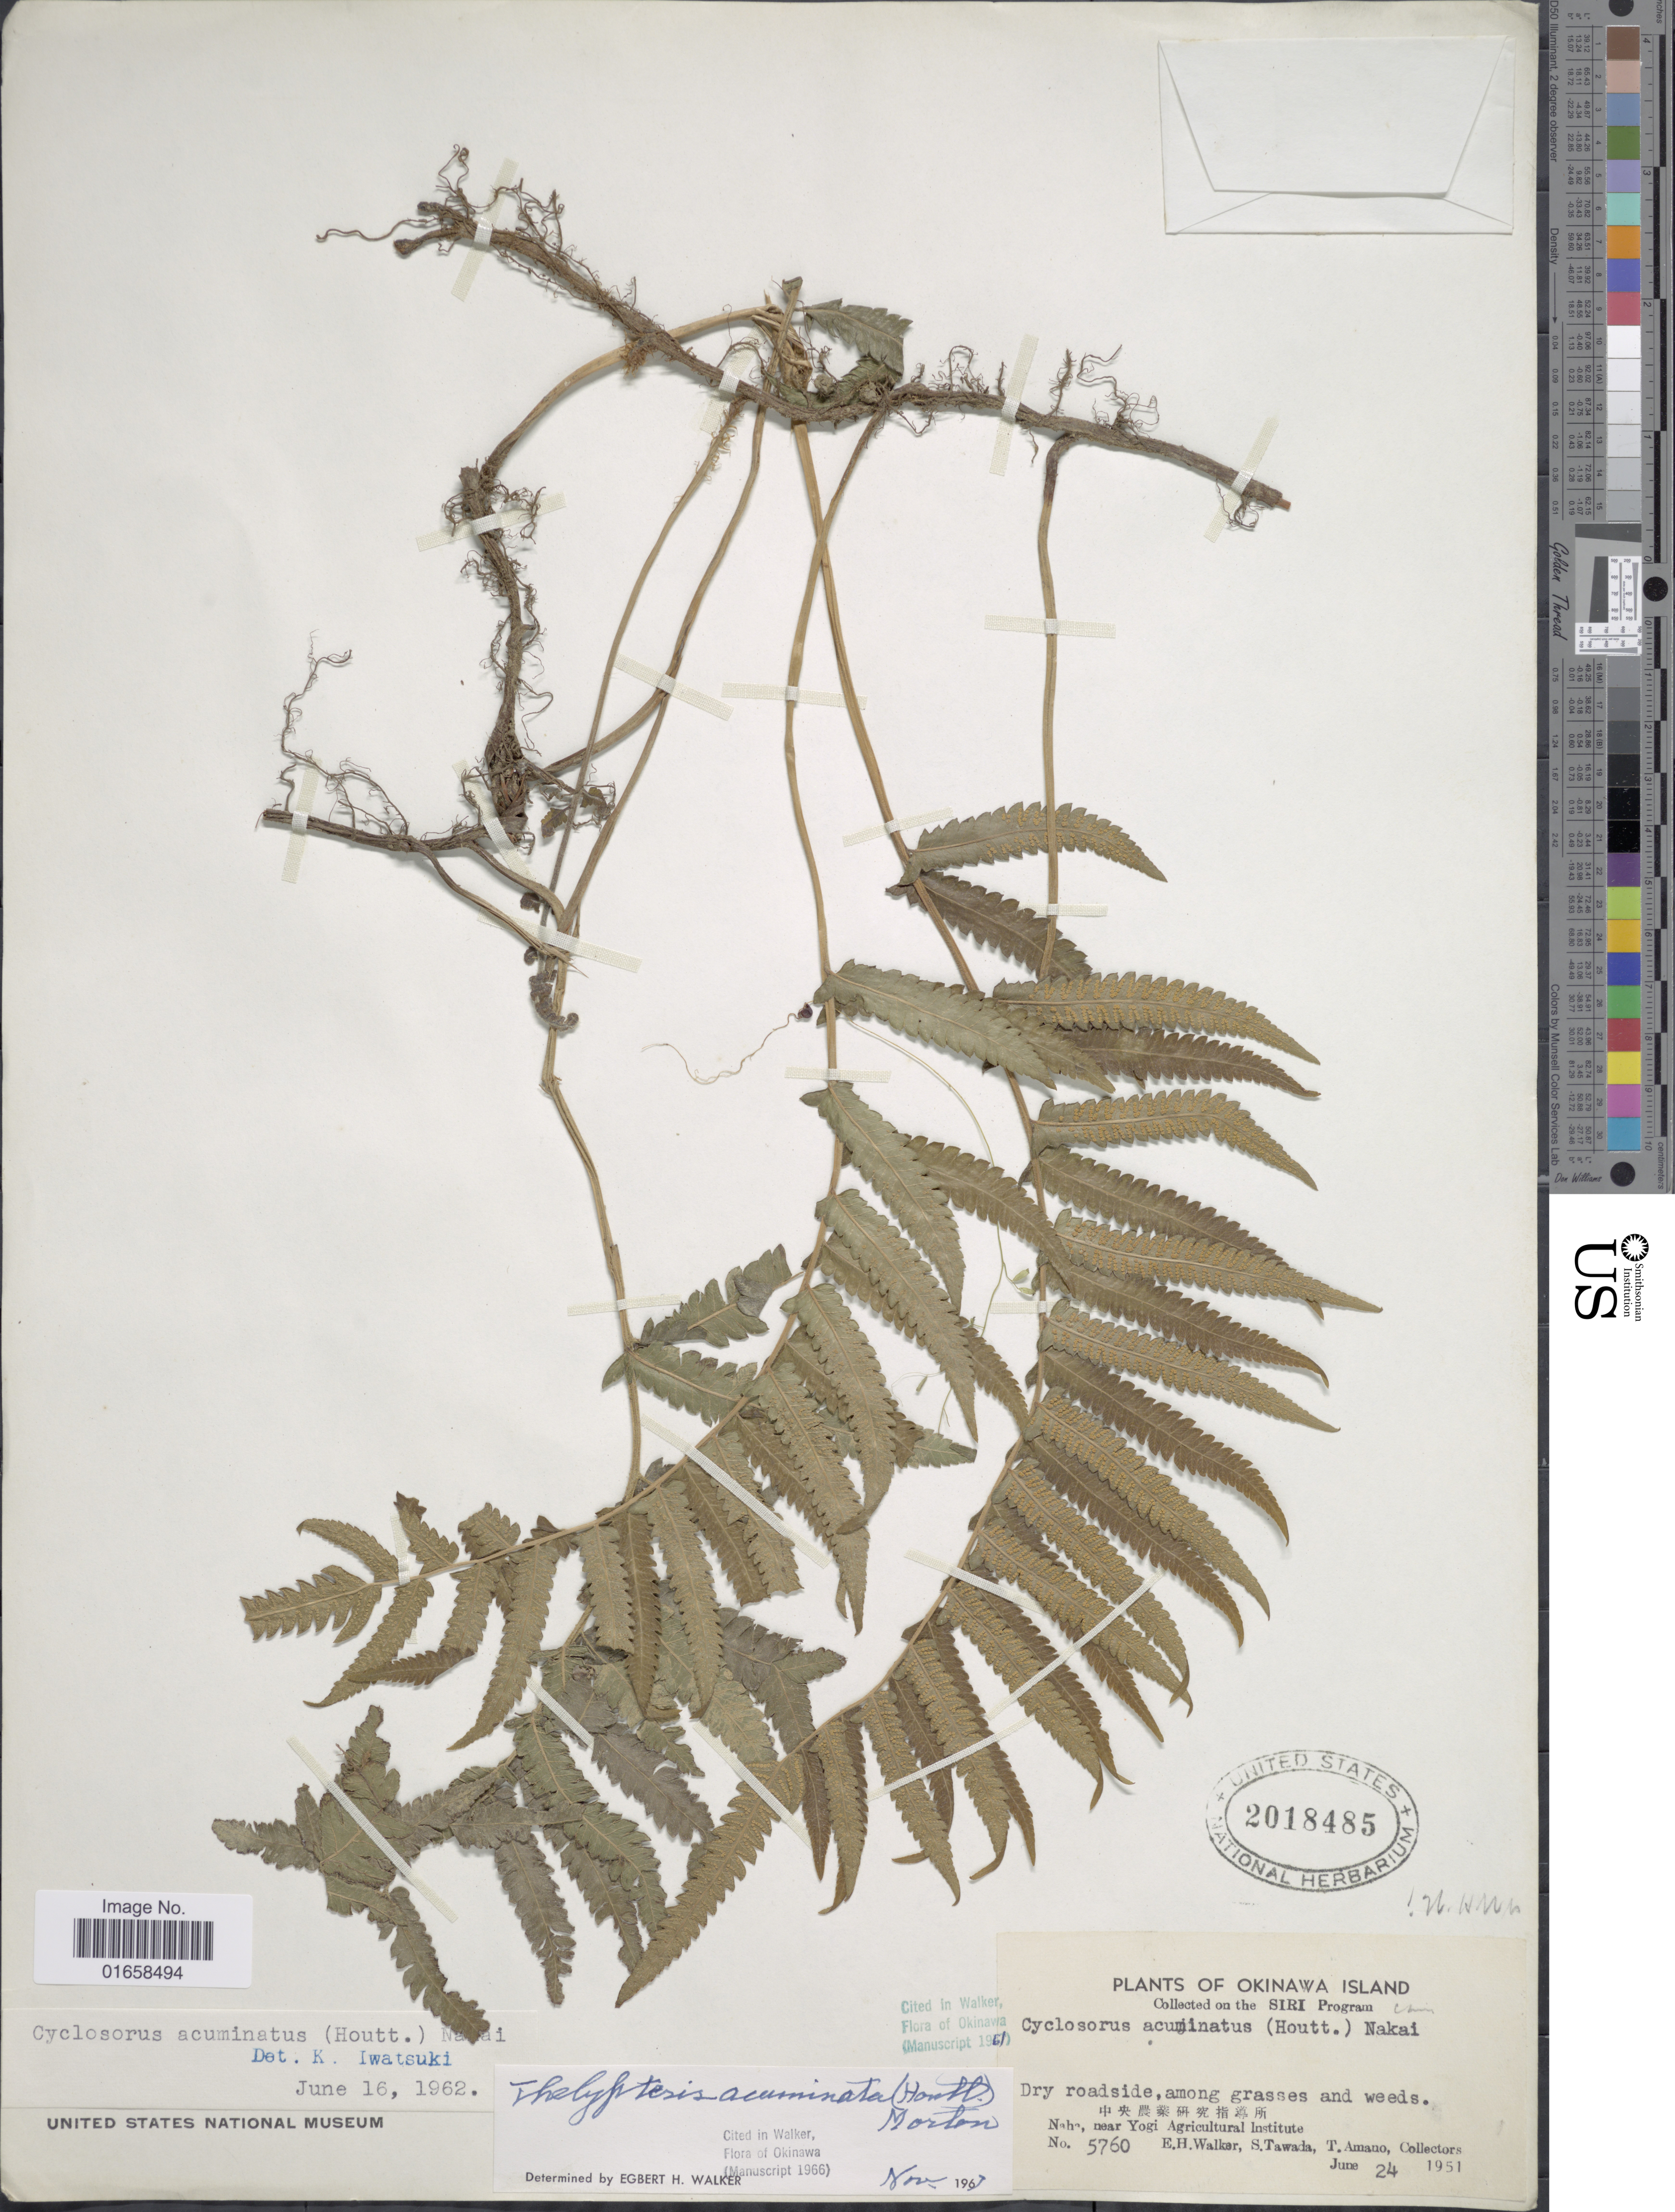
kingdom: Plantae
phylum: Tracheophyta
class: Polypodiopsida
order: Polypodiales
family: Thelypteridaceae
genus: Christella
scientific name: Christella acuminata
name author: (Houtt.) H. Lév.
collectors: E. H. Walker, S. Tawada & T. Amano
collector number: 5760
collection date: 1951-06-24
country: Japan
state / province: Okinawa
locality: Okinawa Island. Naha, near Yogi Agricultural Institute.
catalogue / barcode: US 2018485